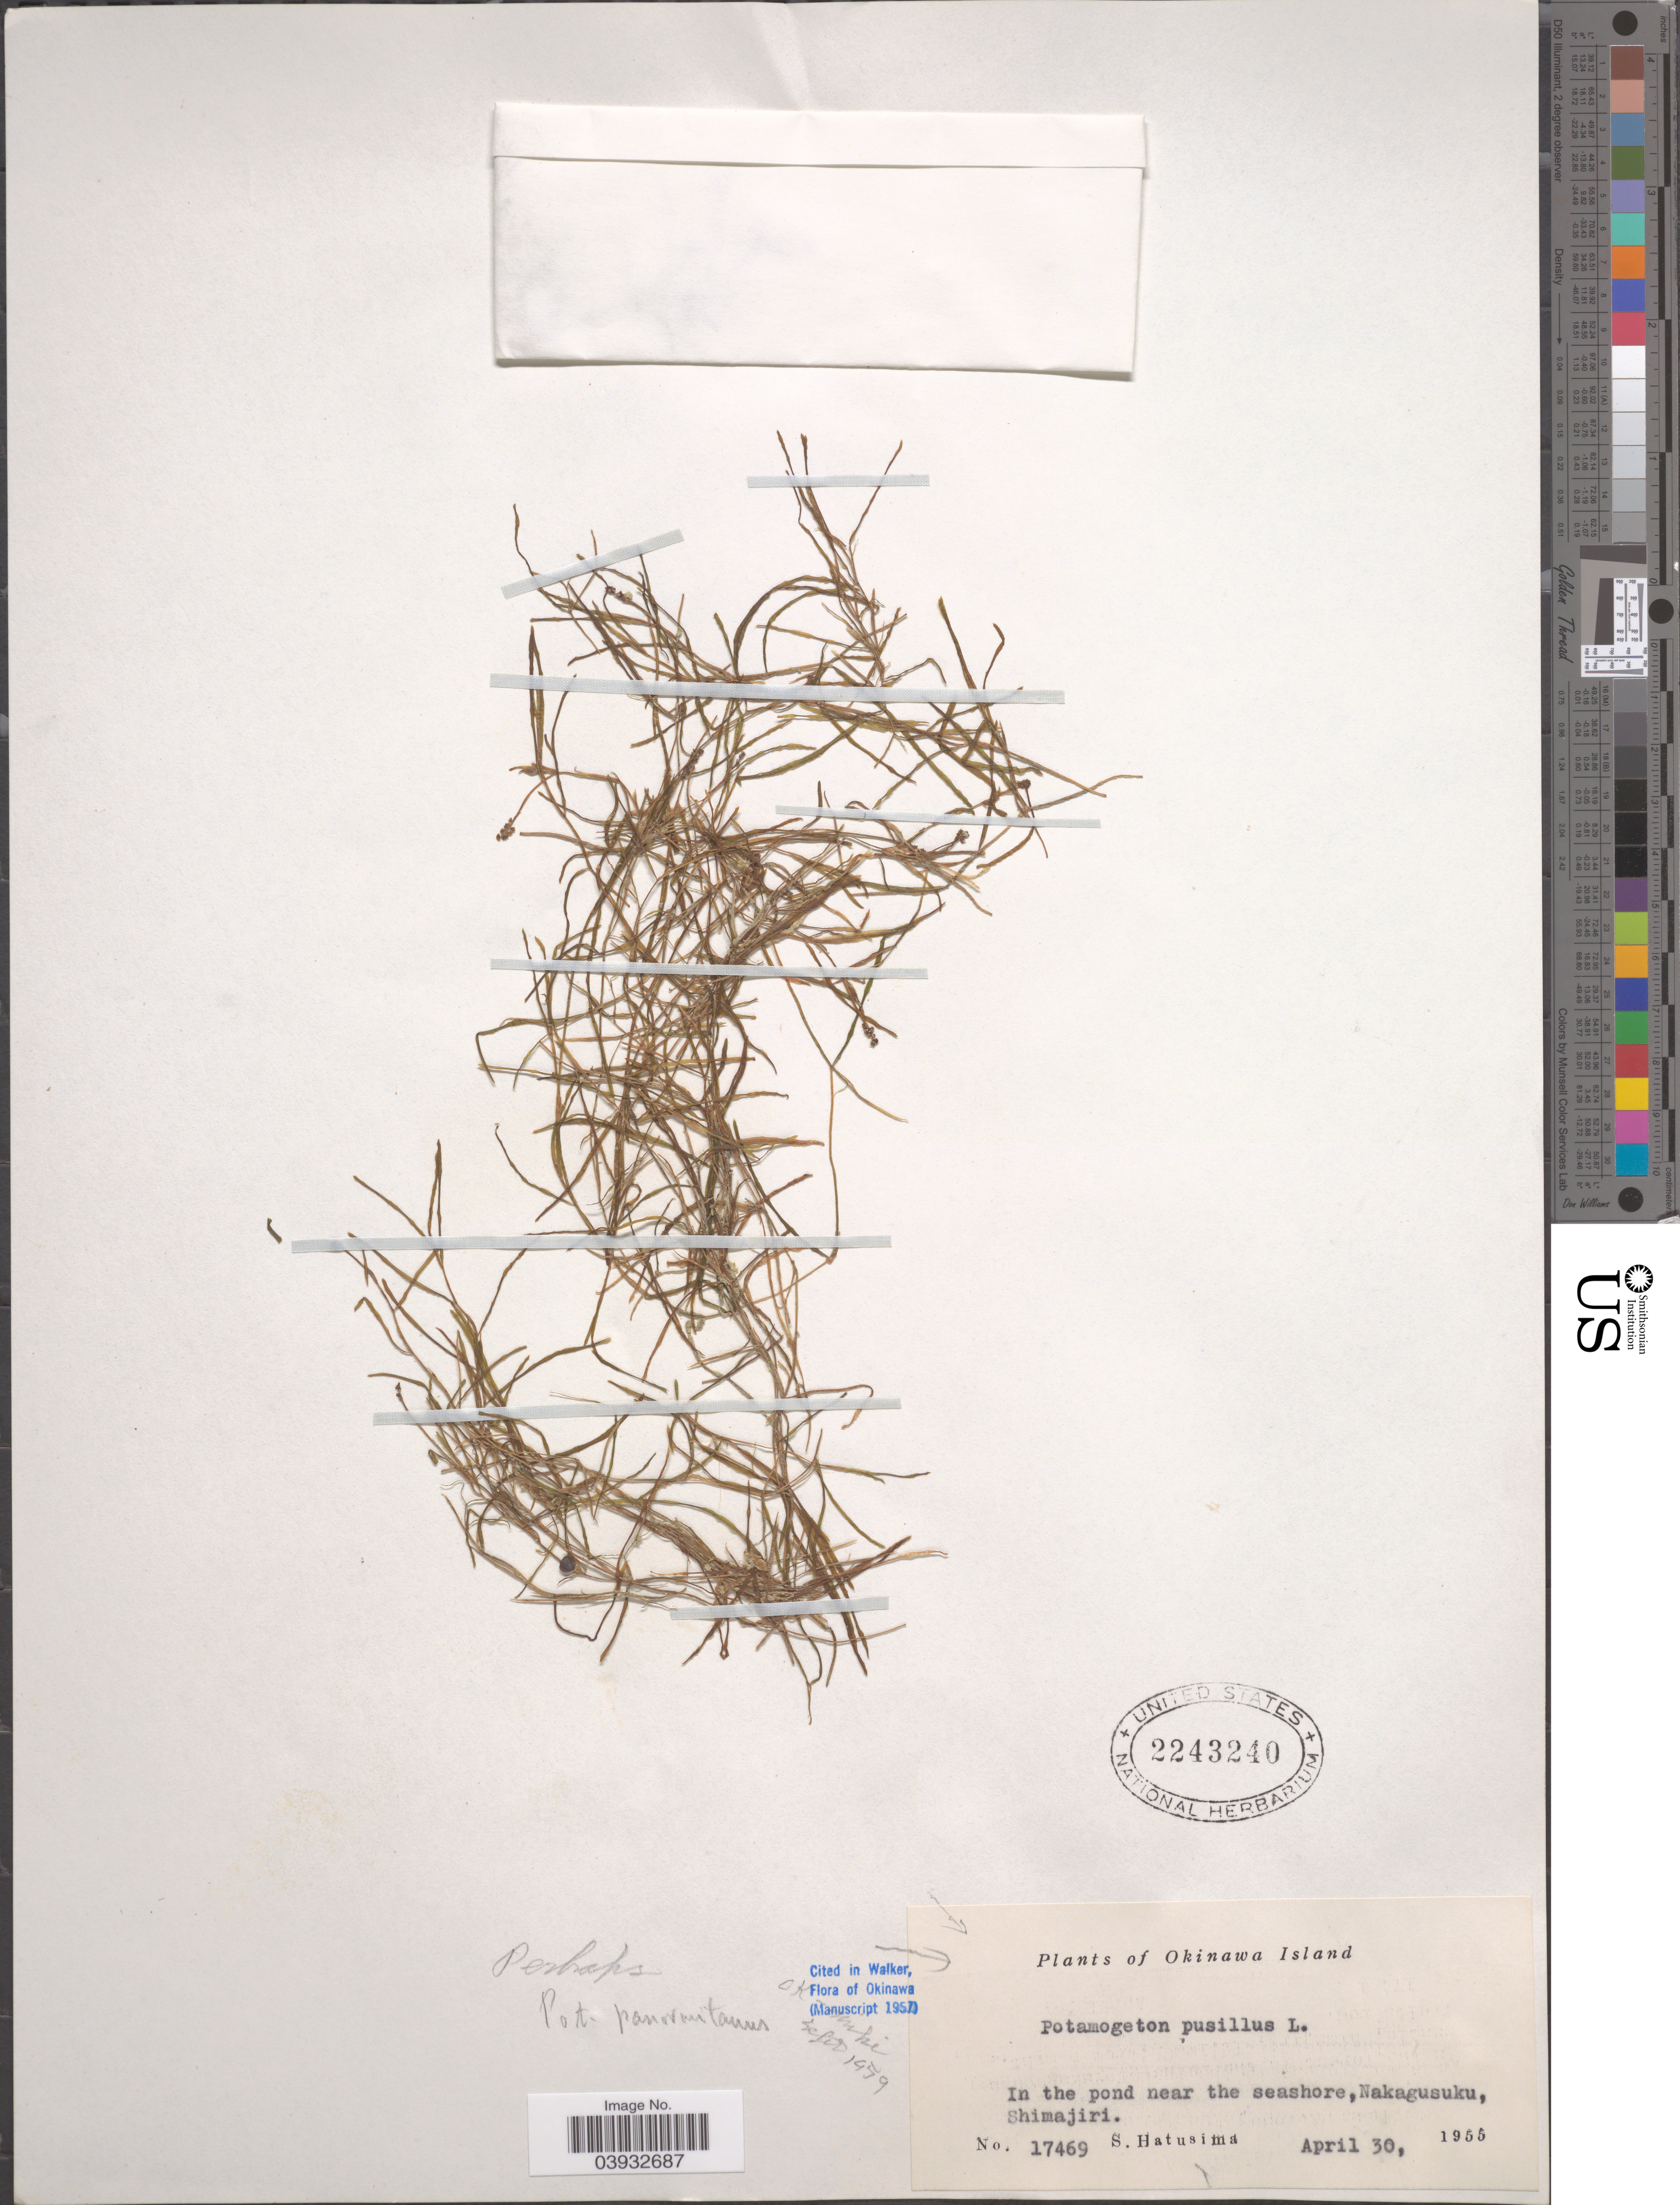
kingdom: Plantae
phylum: Tracheophyta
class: Liliopsida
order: Alismatales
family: Potamogetonaceae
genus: Potamogeton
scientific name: Potamogeton pusillus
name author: L.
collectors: S. Hatusima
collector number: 17469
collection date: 1955-04-30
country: Japan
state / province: Okinawa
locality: Okinawa Island. In the pond near the seashore, Nakagusuku, Shimajiri.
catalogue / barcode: US 2243240